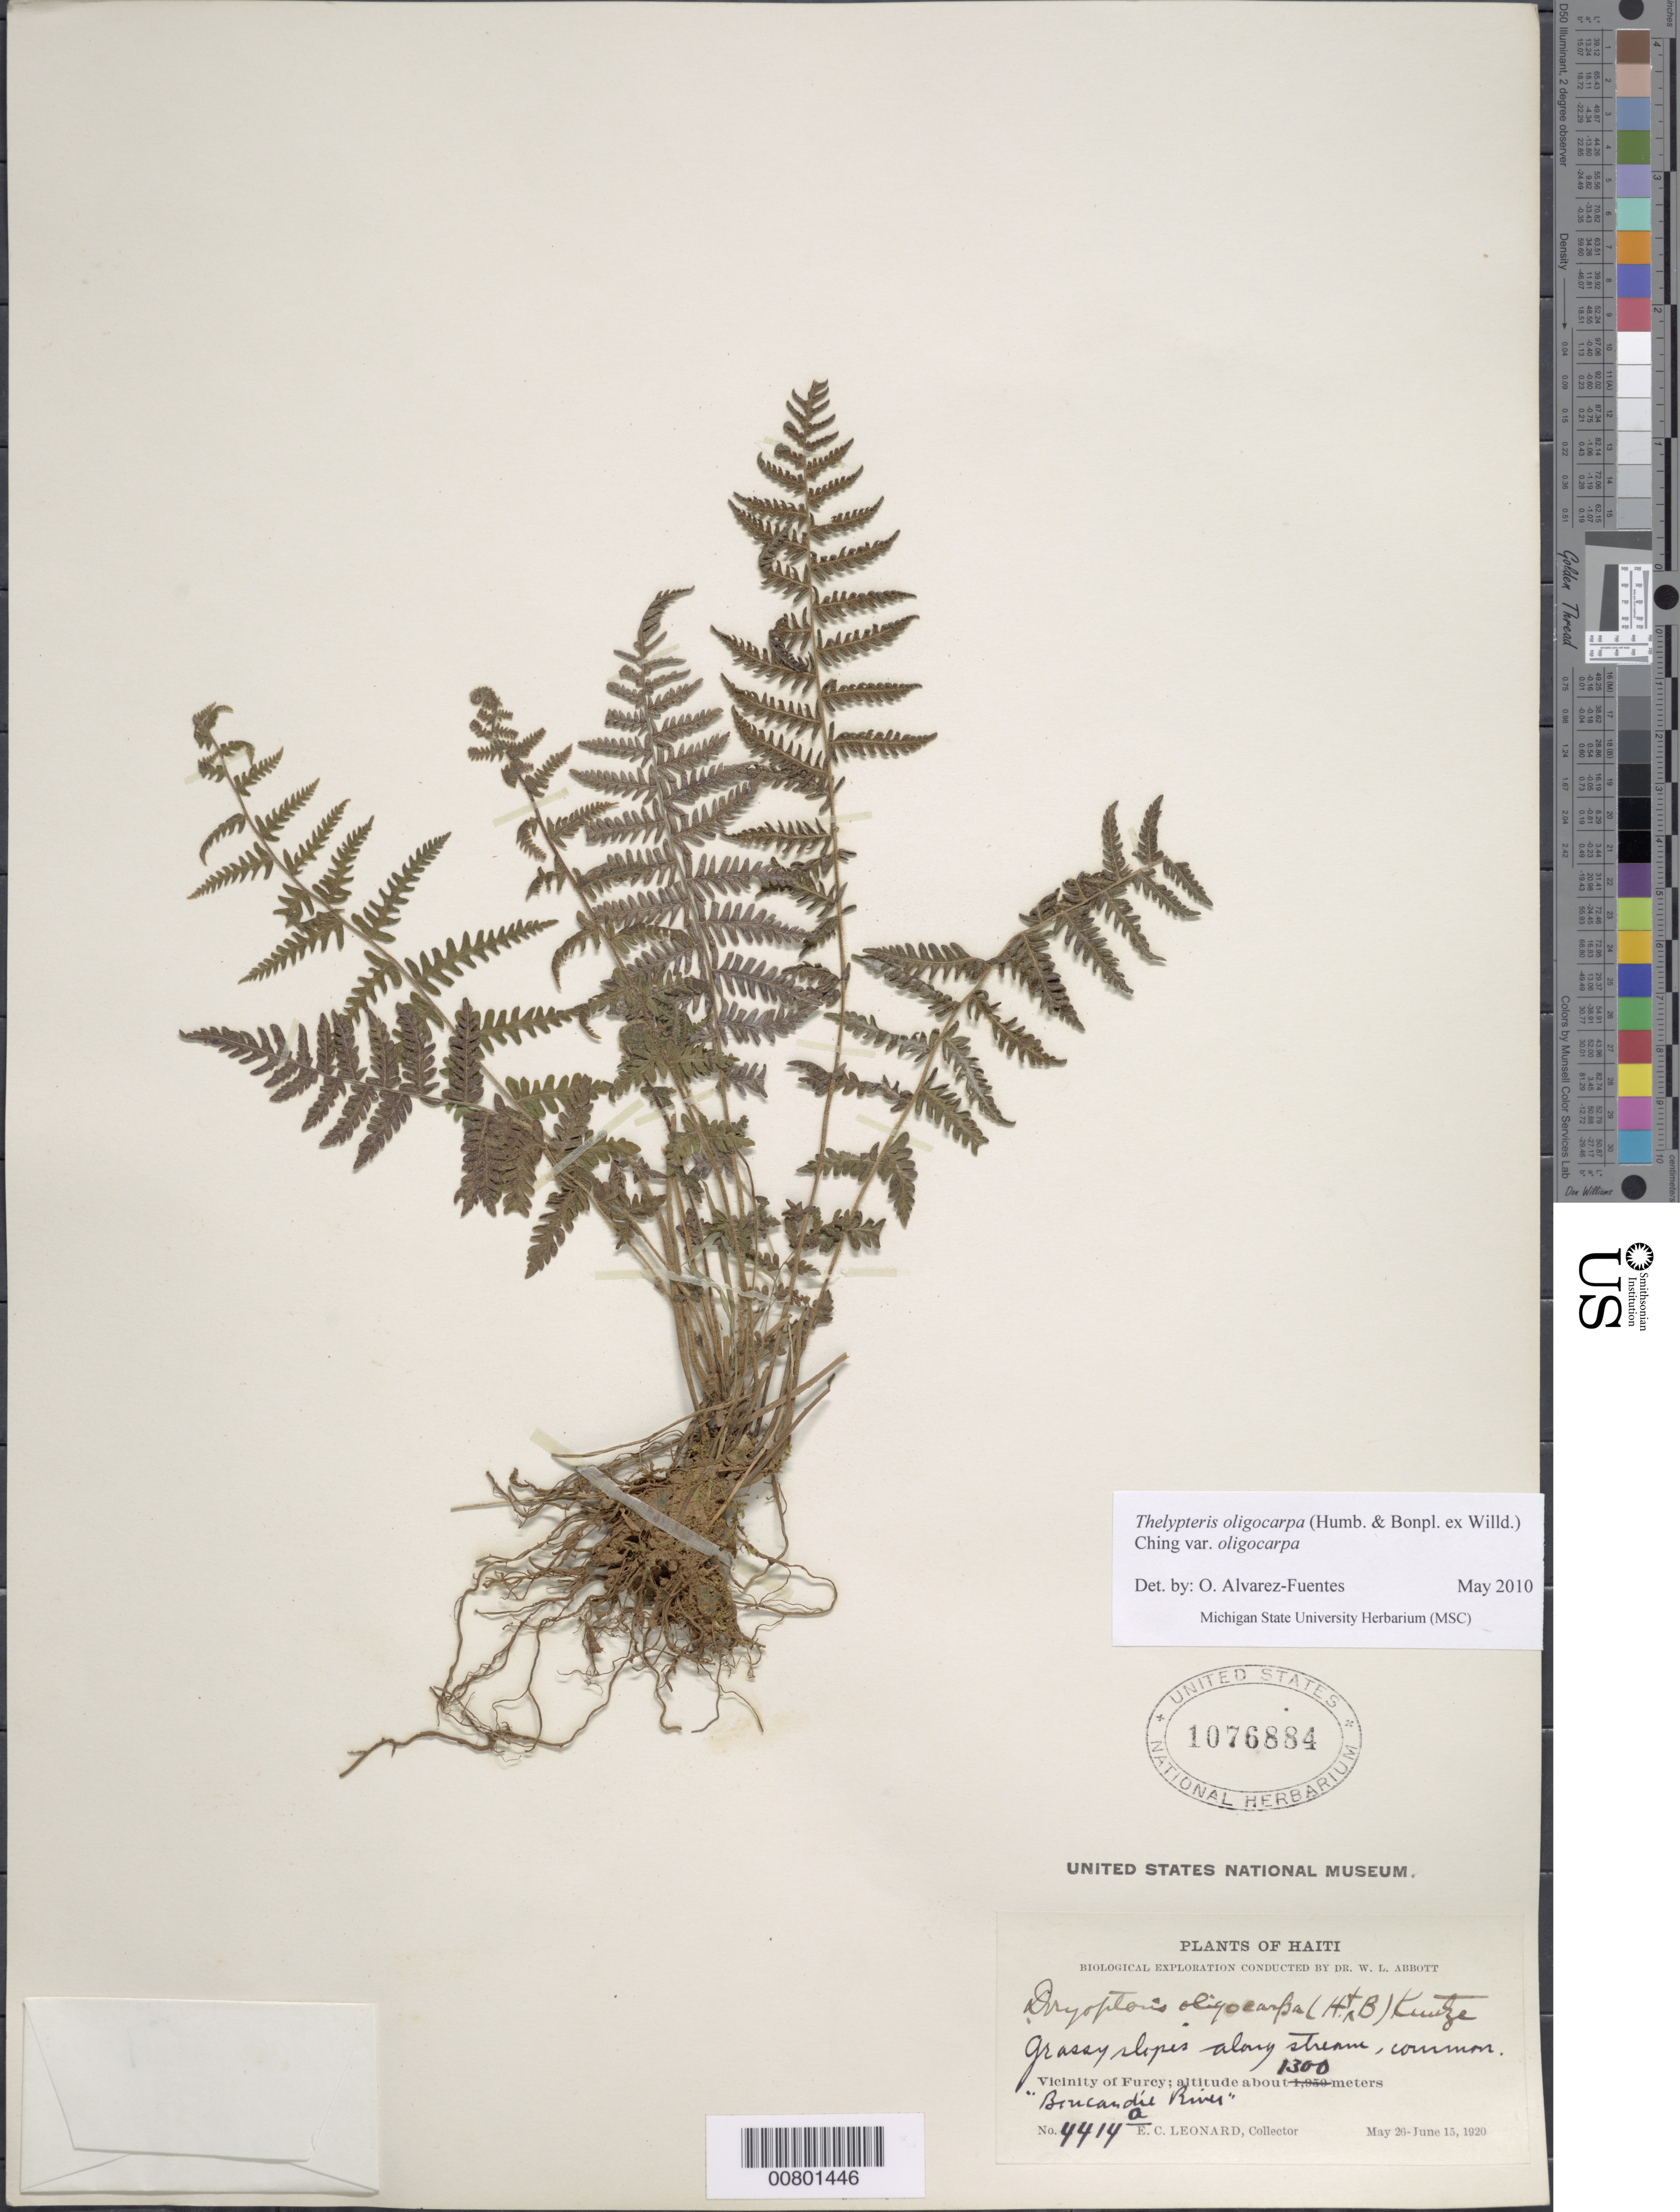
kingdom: Plantae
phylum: Tracheophyta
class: Polypodiopsida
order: Polypodiales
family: Thelypteridaceae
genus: Amauropelta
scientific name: Amauropelta oligocarpa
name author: (Humb. & Bonpl. ex Willd.) Pic. Serm.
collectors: E. C. Leonard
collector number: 4414a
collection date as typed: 26 May 1920 to 15 Jun 1920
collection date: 1920-05-26/1920-06-15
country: Haiti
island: Hispaniola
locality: Furcy vicinity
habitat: Grassy slopes along stream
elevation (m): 1300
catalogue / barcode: US 1076884